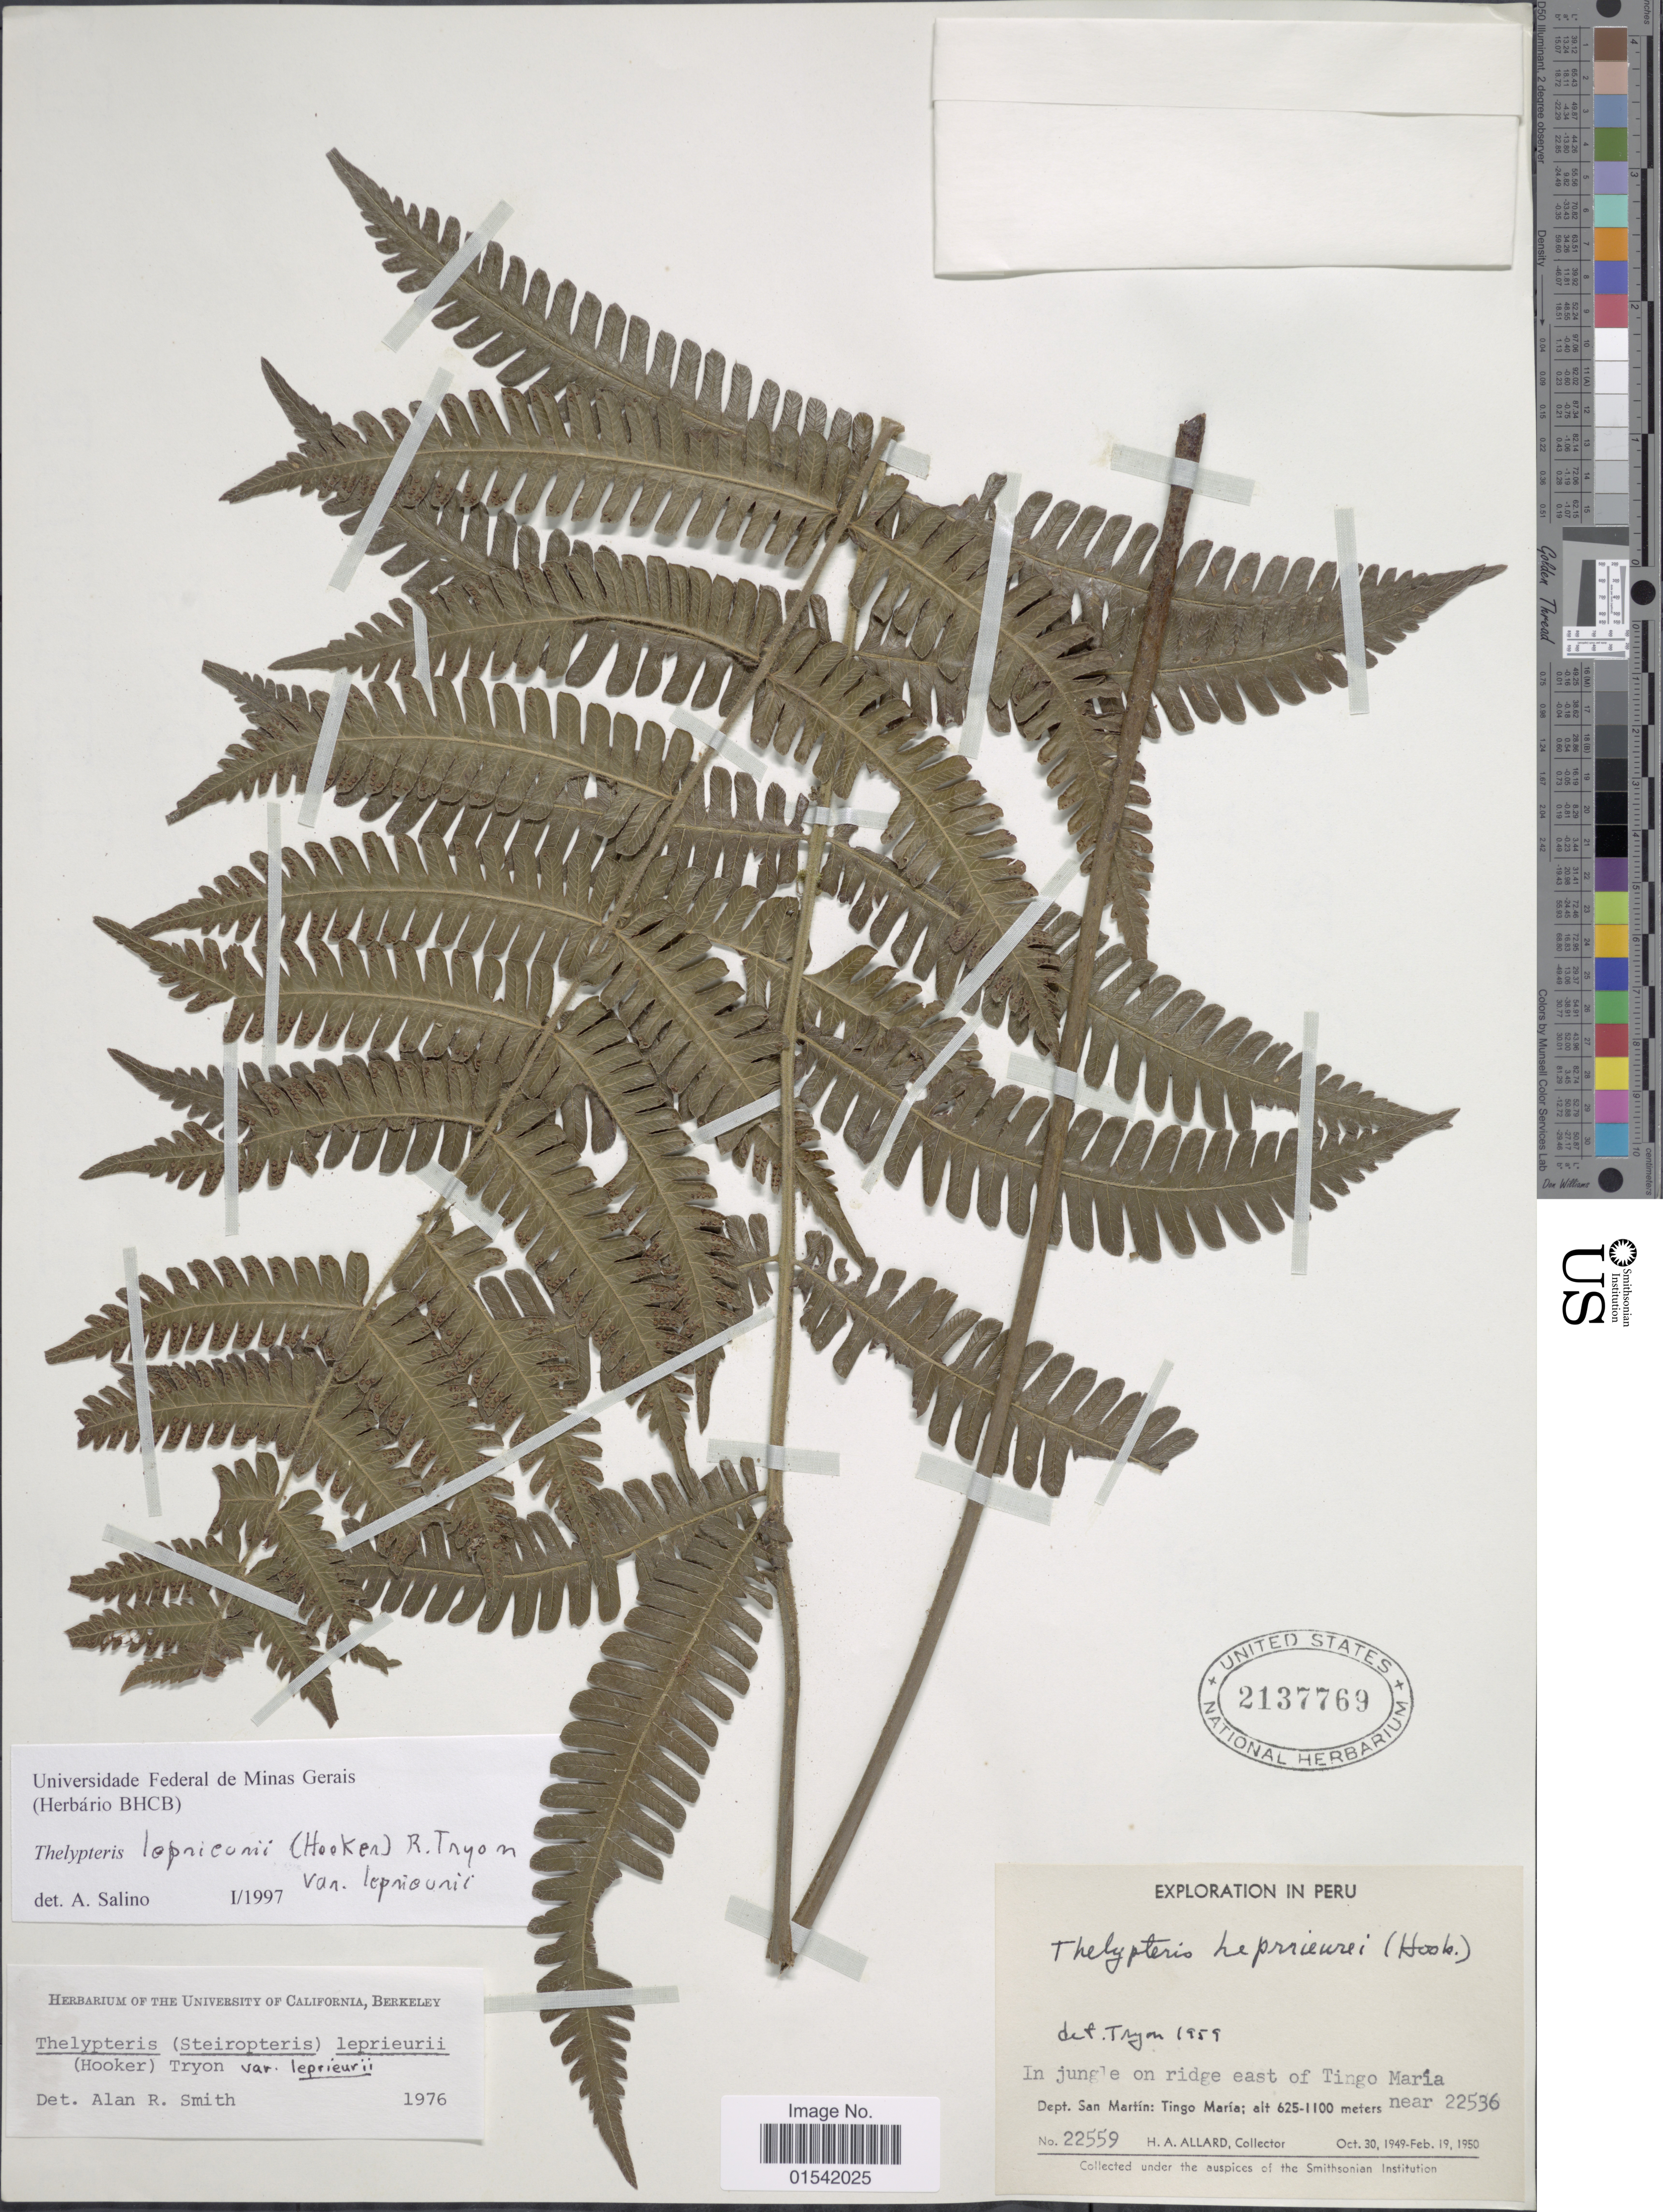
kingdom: Plantae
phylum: Tracheophyta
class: Polypodiopsida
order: Polypodiales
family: Thelypteridaceae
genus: Steiropteris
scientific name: Steiropteris leprieurii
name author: (Hook. f.) Pic. Serm.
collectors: H. A. Allard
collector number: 22559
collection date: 1949-10-30/1950-02-19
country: Peru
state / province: San Martín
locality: In jungle on ridge east of Tingo María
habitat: in jungle on ridge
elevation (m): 625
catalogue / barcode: US 2137769